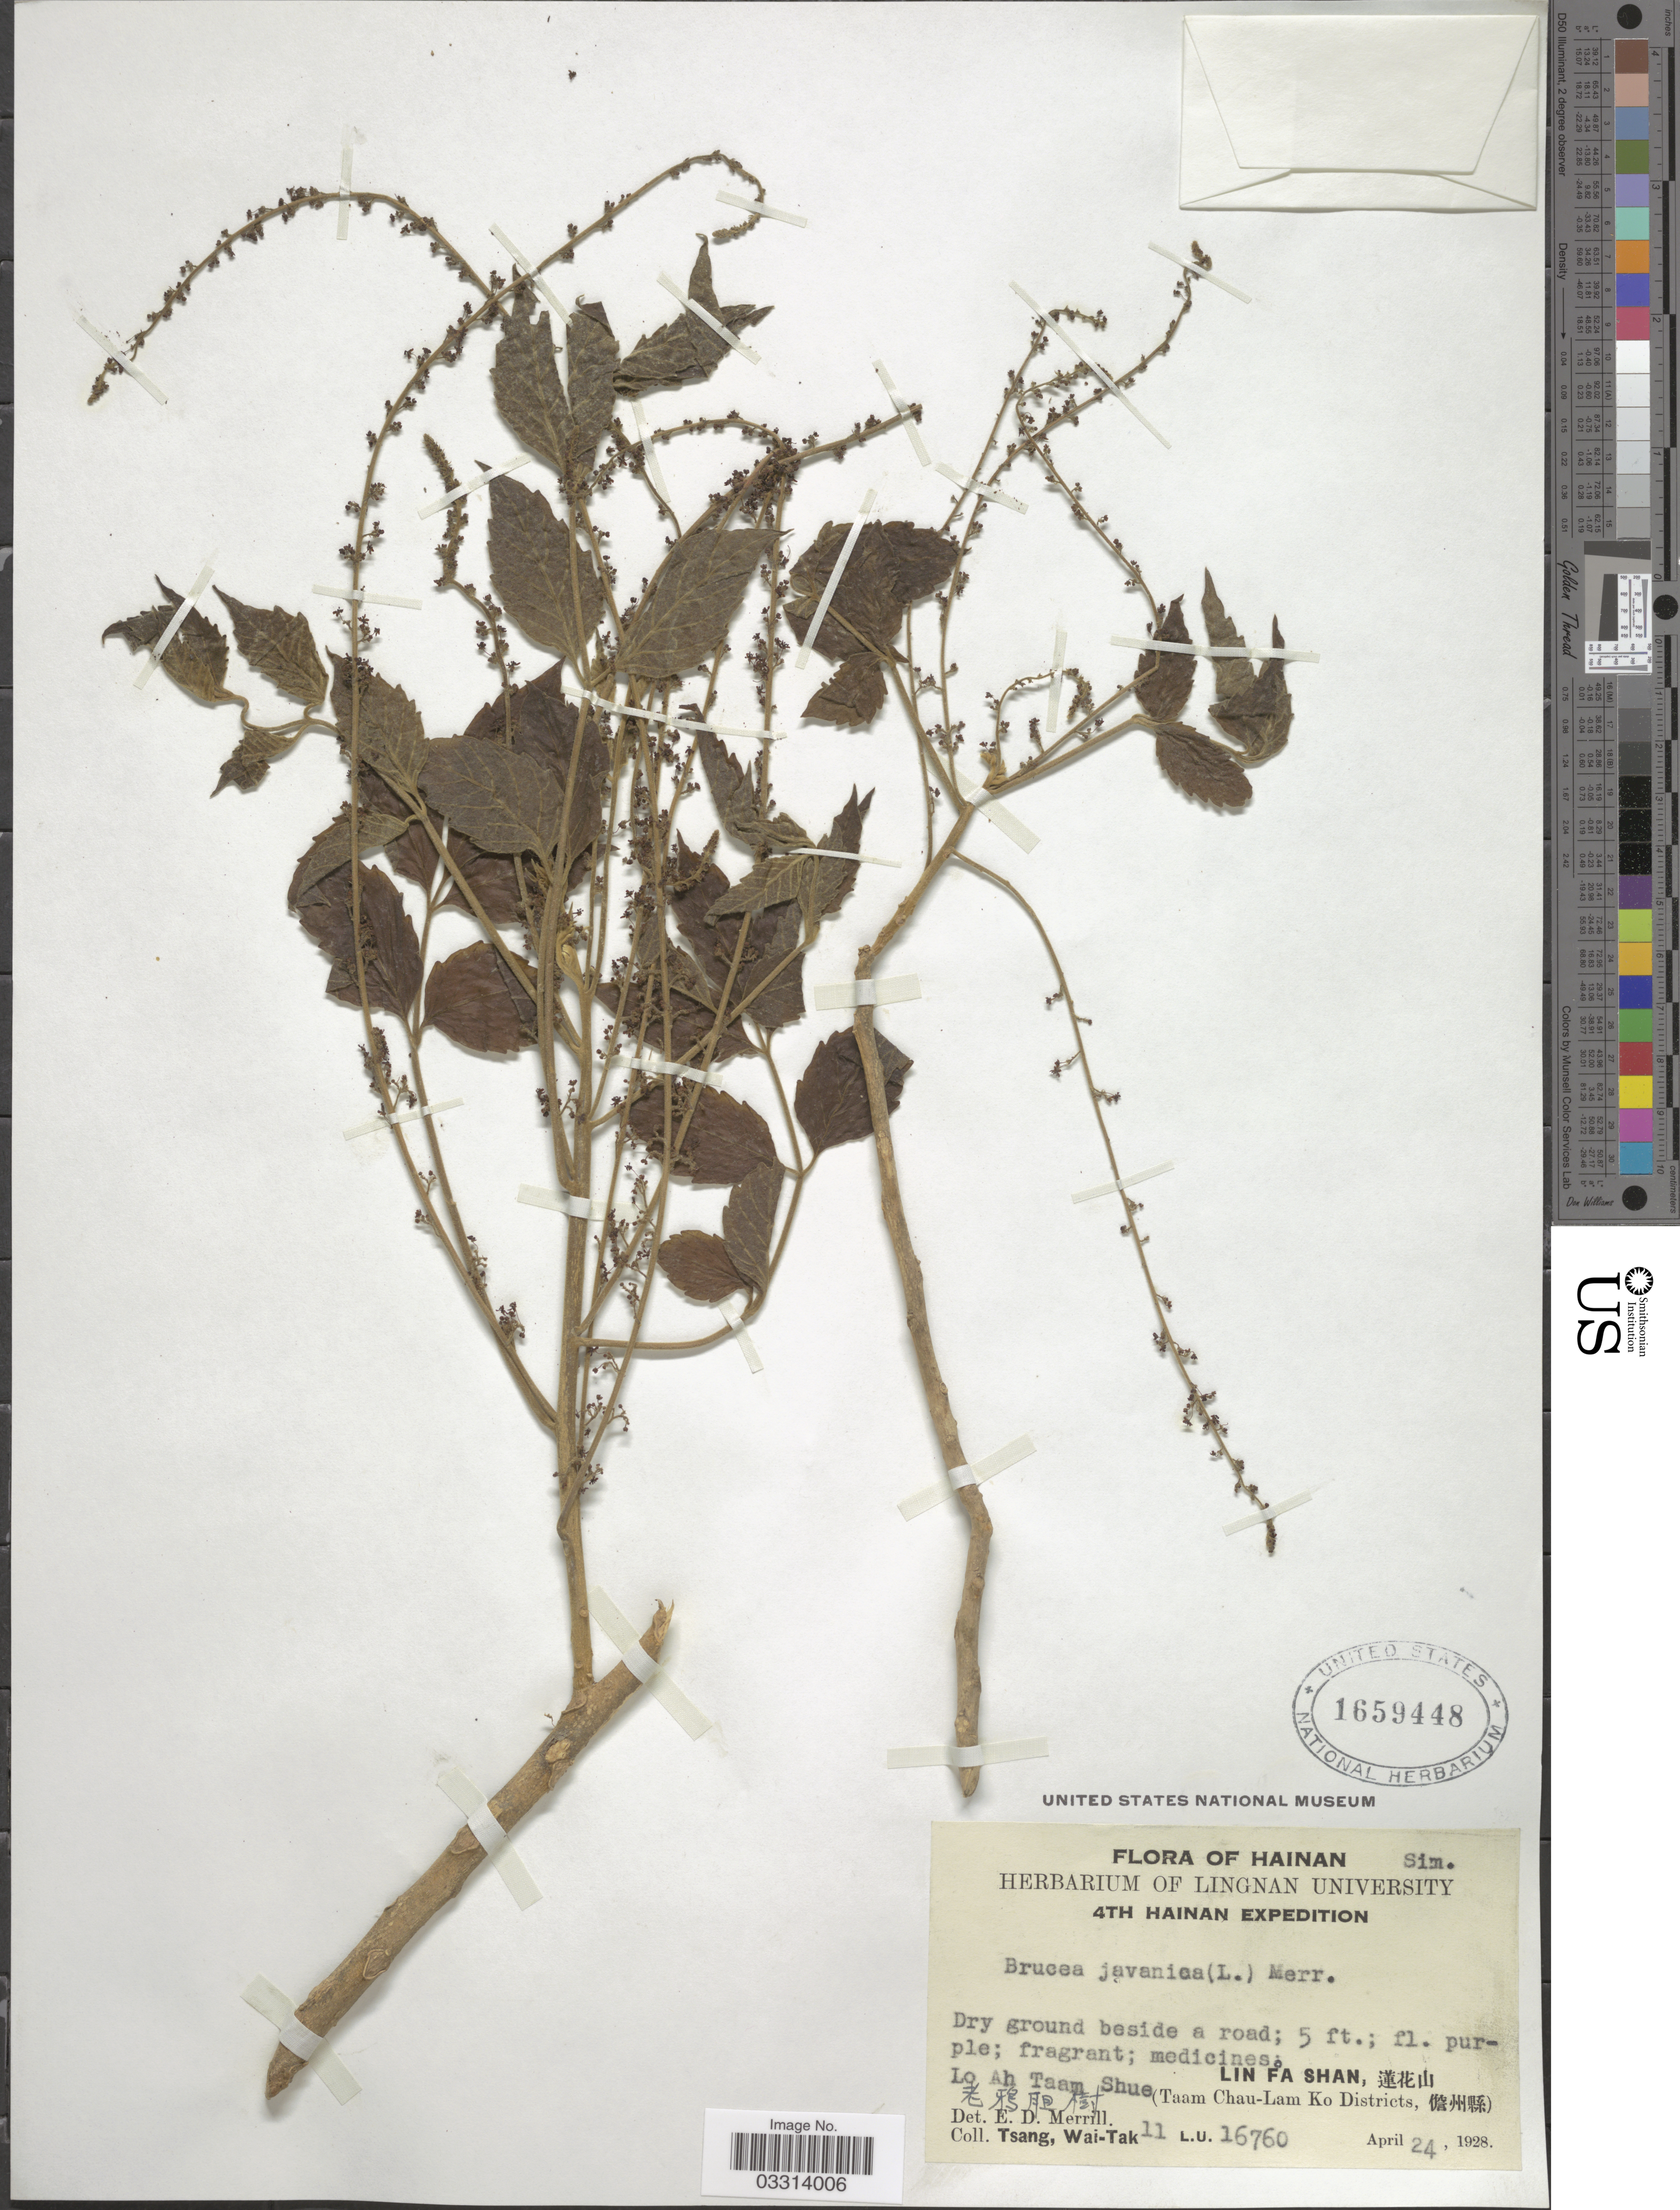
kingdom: Plantae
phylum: Tracheophyta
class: Magnoliopsida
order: Sapindales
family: Simaroubaceae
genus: Brucea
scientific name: Brucea javanica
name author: (L.) Merr.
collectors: W. T. Tsang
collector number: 11L.U.16760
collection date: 1928-04-24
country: China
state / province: Hainan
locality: La Ah Taam Shue X. Lin Fa Shan, X. (Taam Chau-Lam Ko Districts, X).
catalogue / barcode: US 1659448